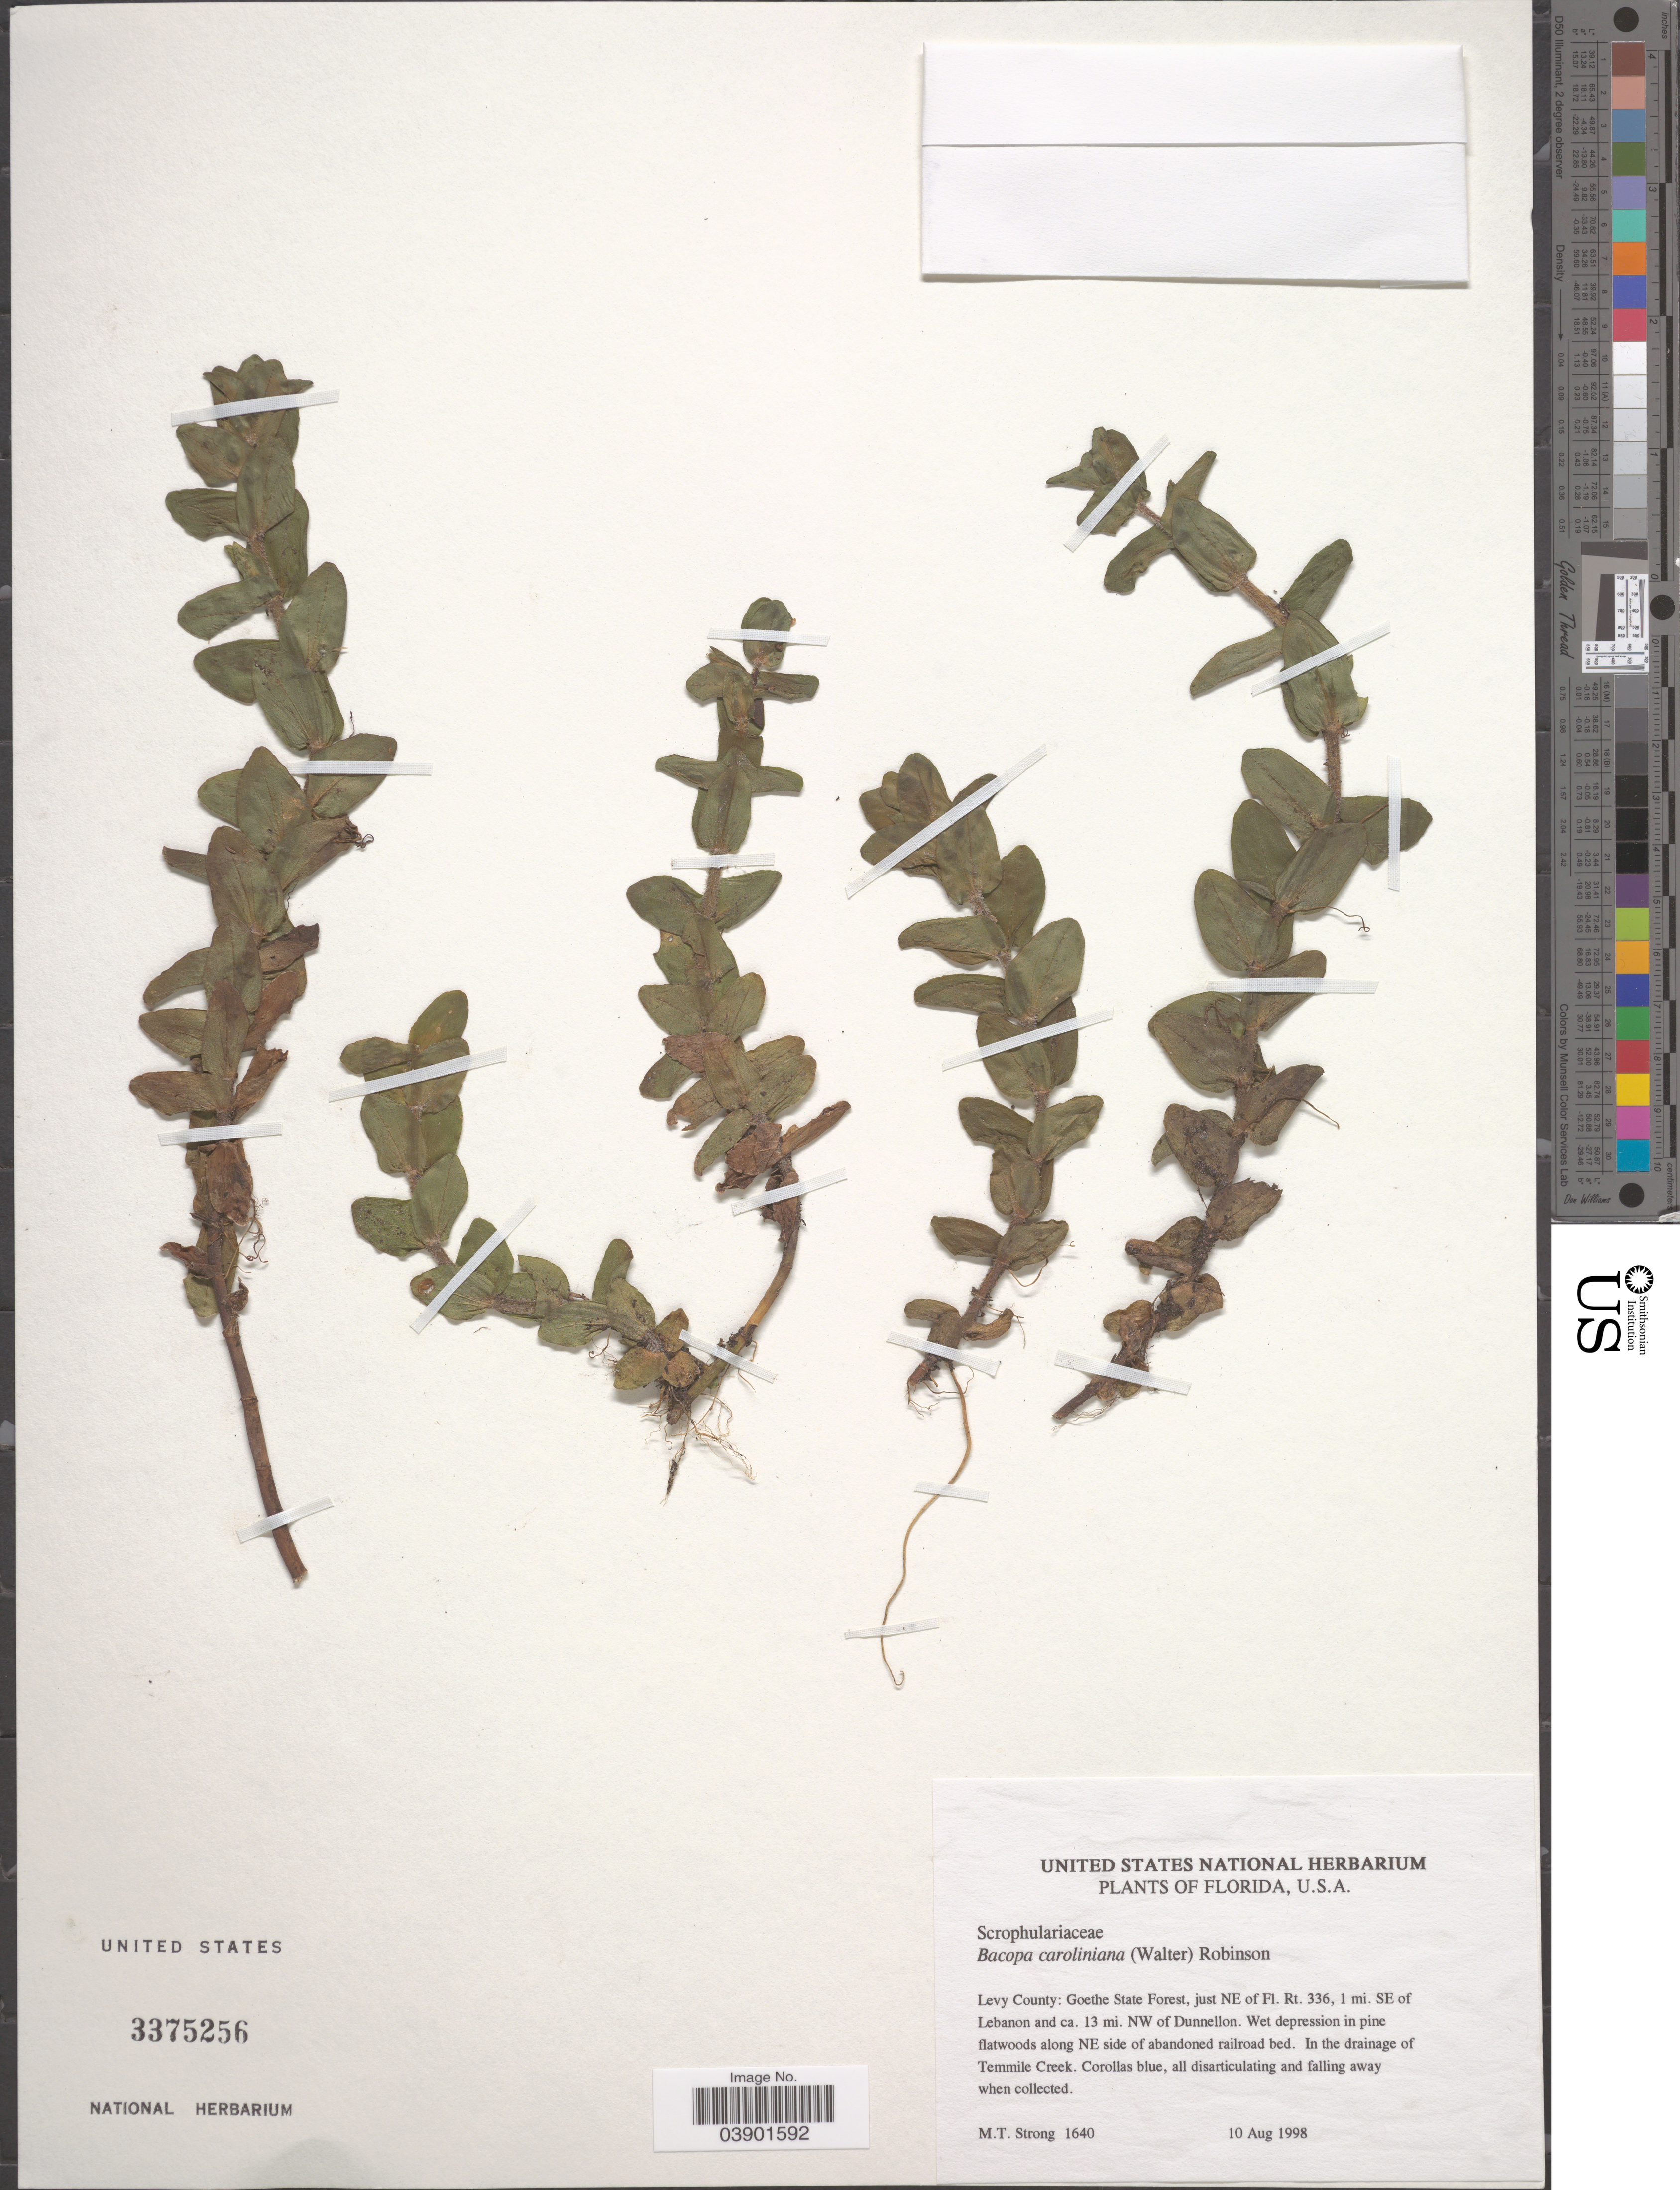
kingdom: Plantae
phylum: Tracheophyta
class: Magnoliopsida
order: Lamiales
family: Plantaginaceae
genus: Bacopa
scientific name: Bacopa caroliniana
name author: (Walter) B.L. Rob.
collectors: M. T. Strong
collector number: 1640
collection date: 1998-08-10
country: United States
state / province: Florida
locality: Levy County: Goethe State Forest, just NE of Fl. Rt. 336, 1 mi. SE of Lebanon and ca. 13 mi. NW of Dunnellon. Along NE side of abandoned railroad bed. In the drainage of Temmile Creek.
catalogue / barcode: US 3375256